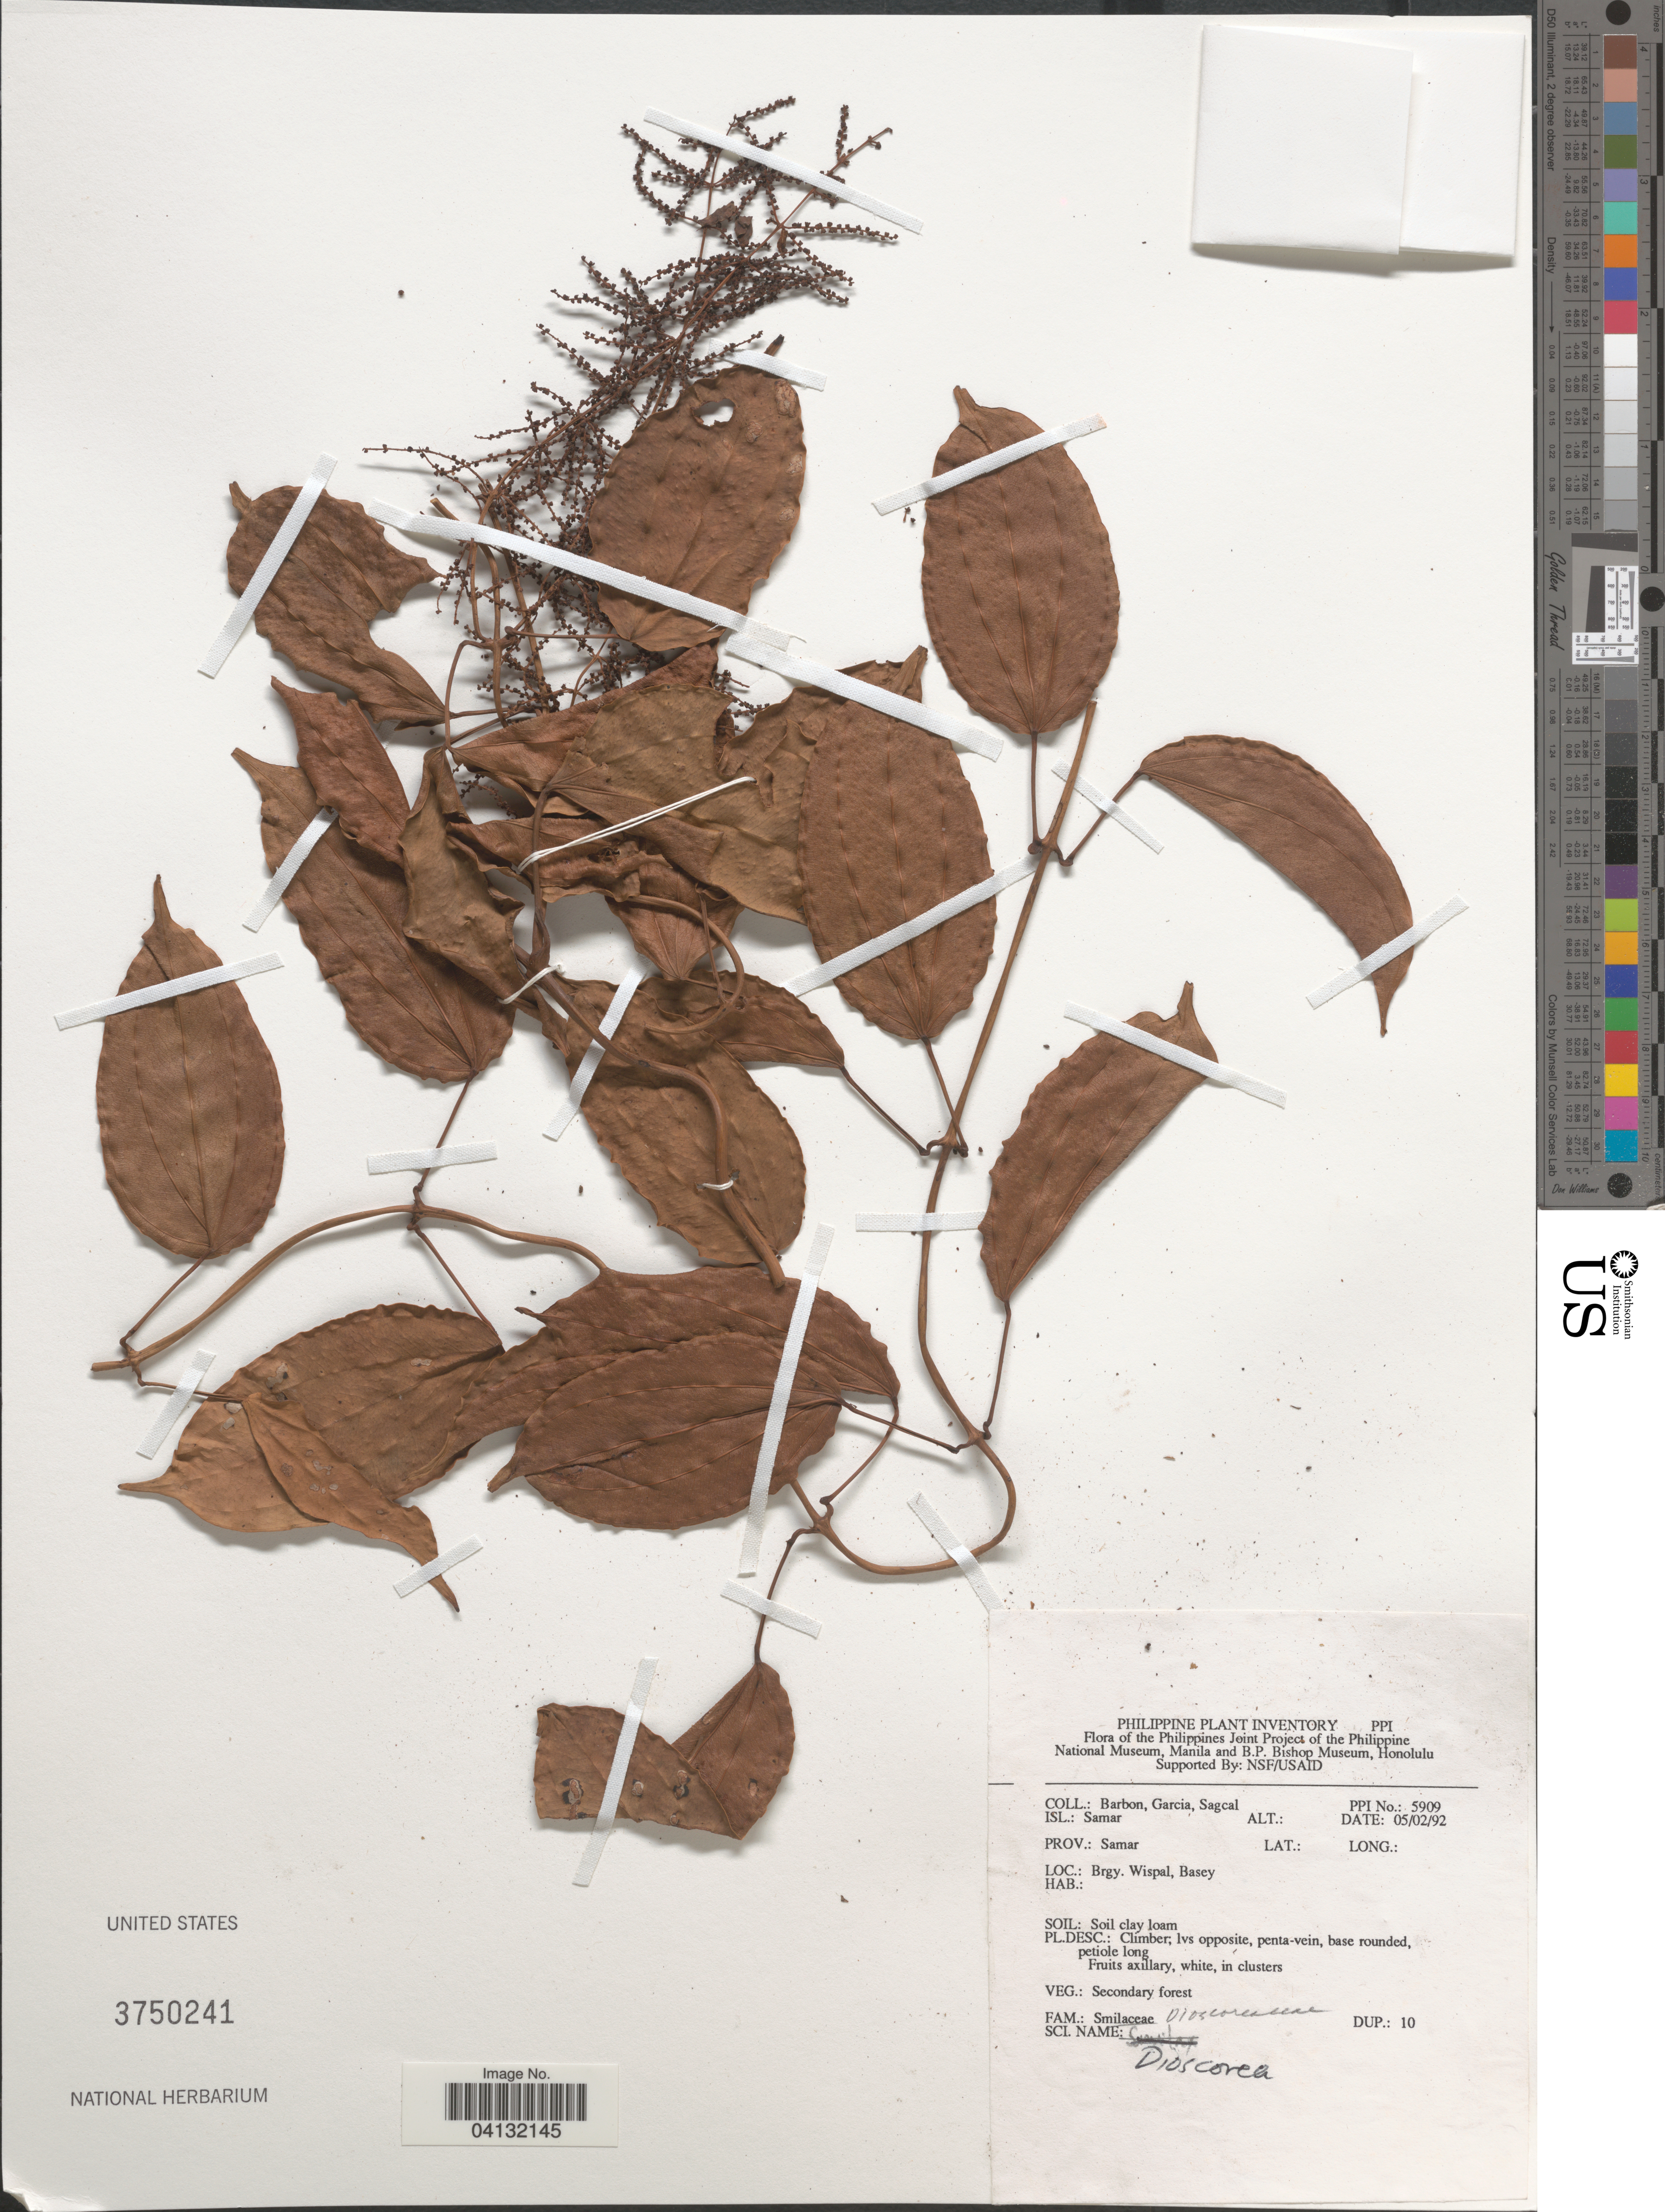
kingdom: Plantae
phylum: Tracheophyta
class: Liliopsida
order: Dioscoreales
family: Dioscoreaceae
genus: Dioscorea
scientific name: Dioscorea sp.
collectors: Barbon, H. Garcia & E. Sagcal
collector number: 5909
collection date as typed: Transcribed d/m/y: 5/2/92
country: Philippines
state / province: Eastern Visayas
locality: Isl.: Samar. Prov.: Samar. Brgy. Wispal, Basey.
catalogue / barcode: US 3750241